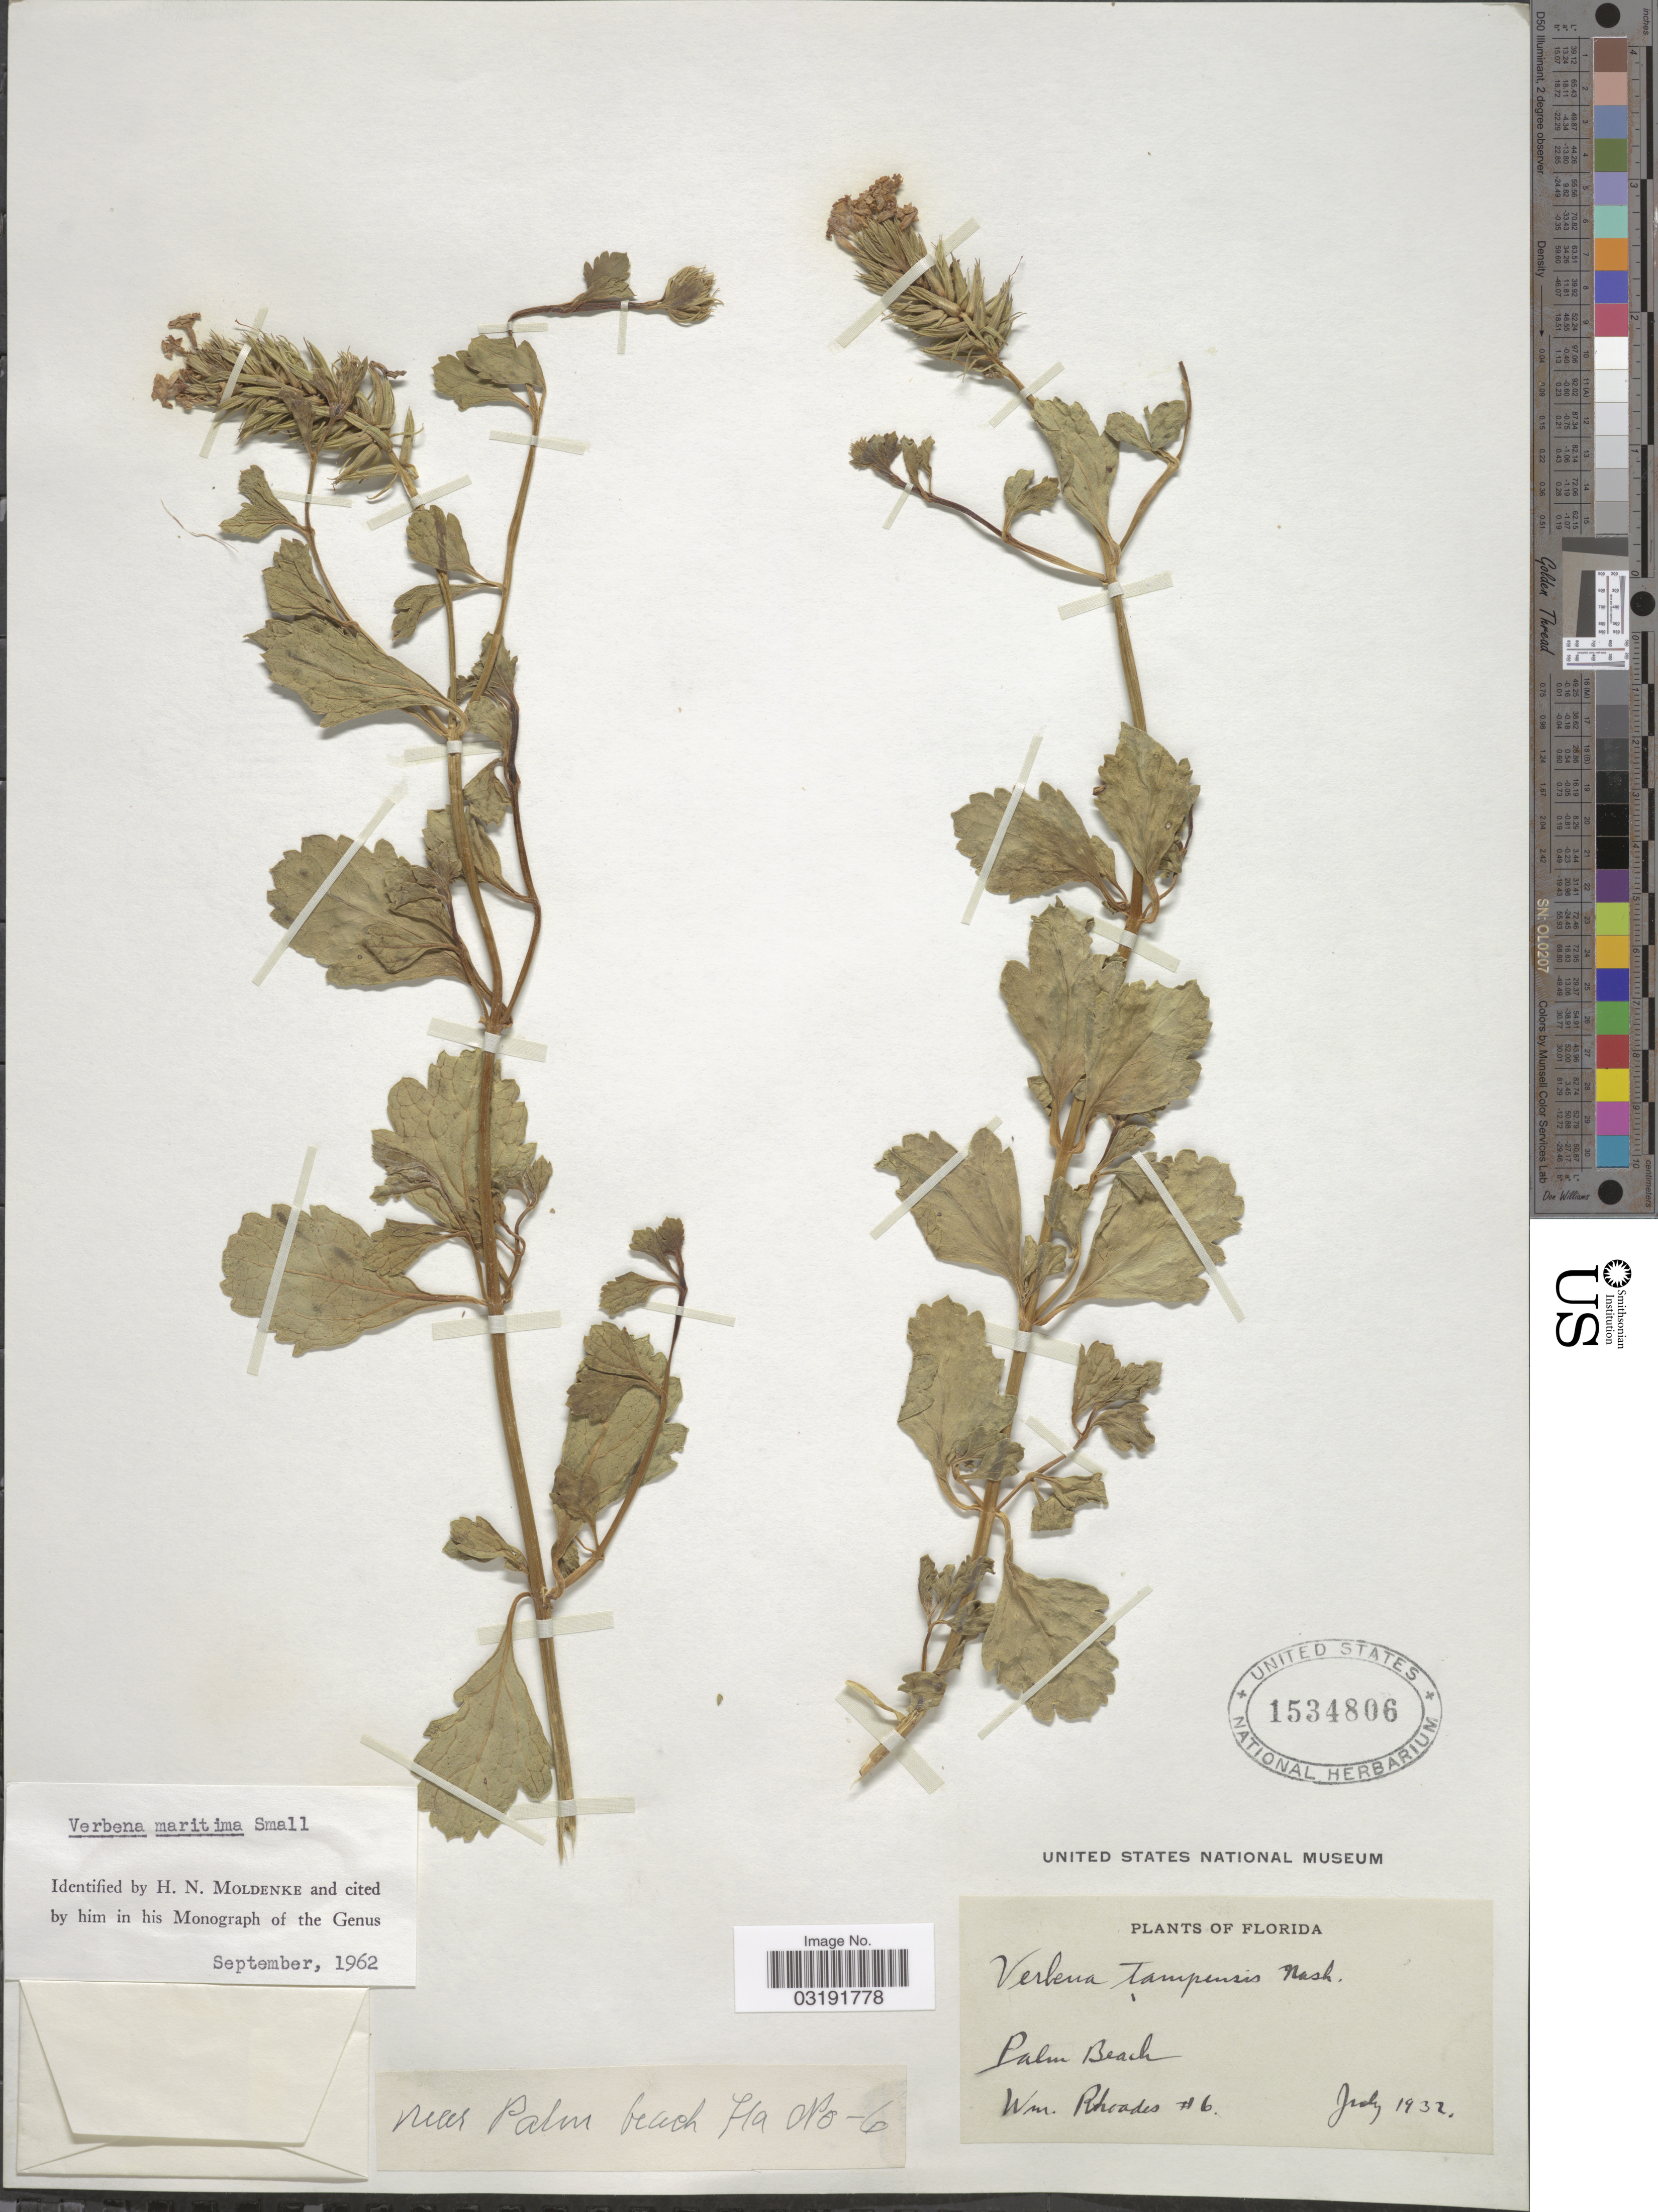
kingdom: Plantae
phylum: Tracheophyta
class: Magnoliopsida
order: Lamiales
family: Verbenaceae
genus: Verbena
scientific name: Verbena maritima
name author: Small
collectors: W. Rhoades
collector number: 6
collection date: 1932-07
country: United States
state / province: Florida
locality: Near Palm Beach.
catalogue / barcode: US 1534806